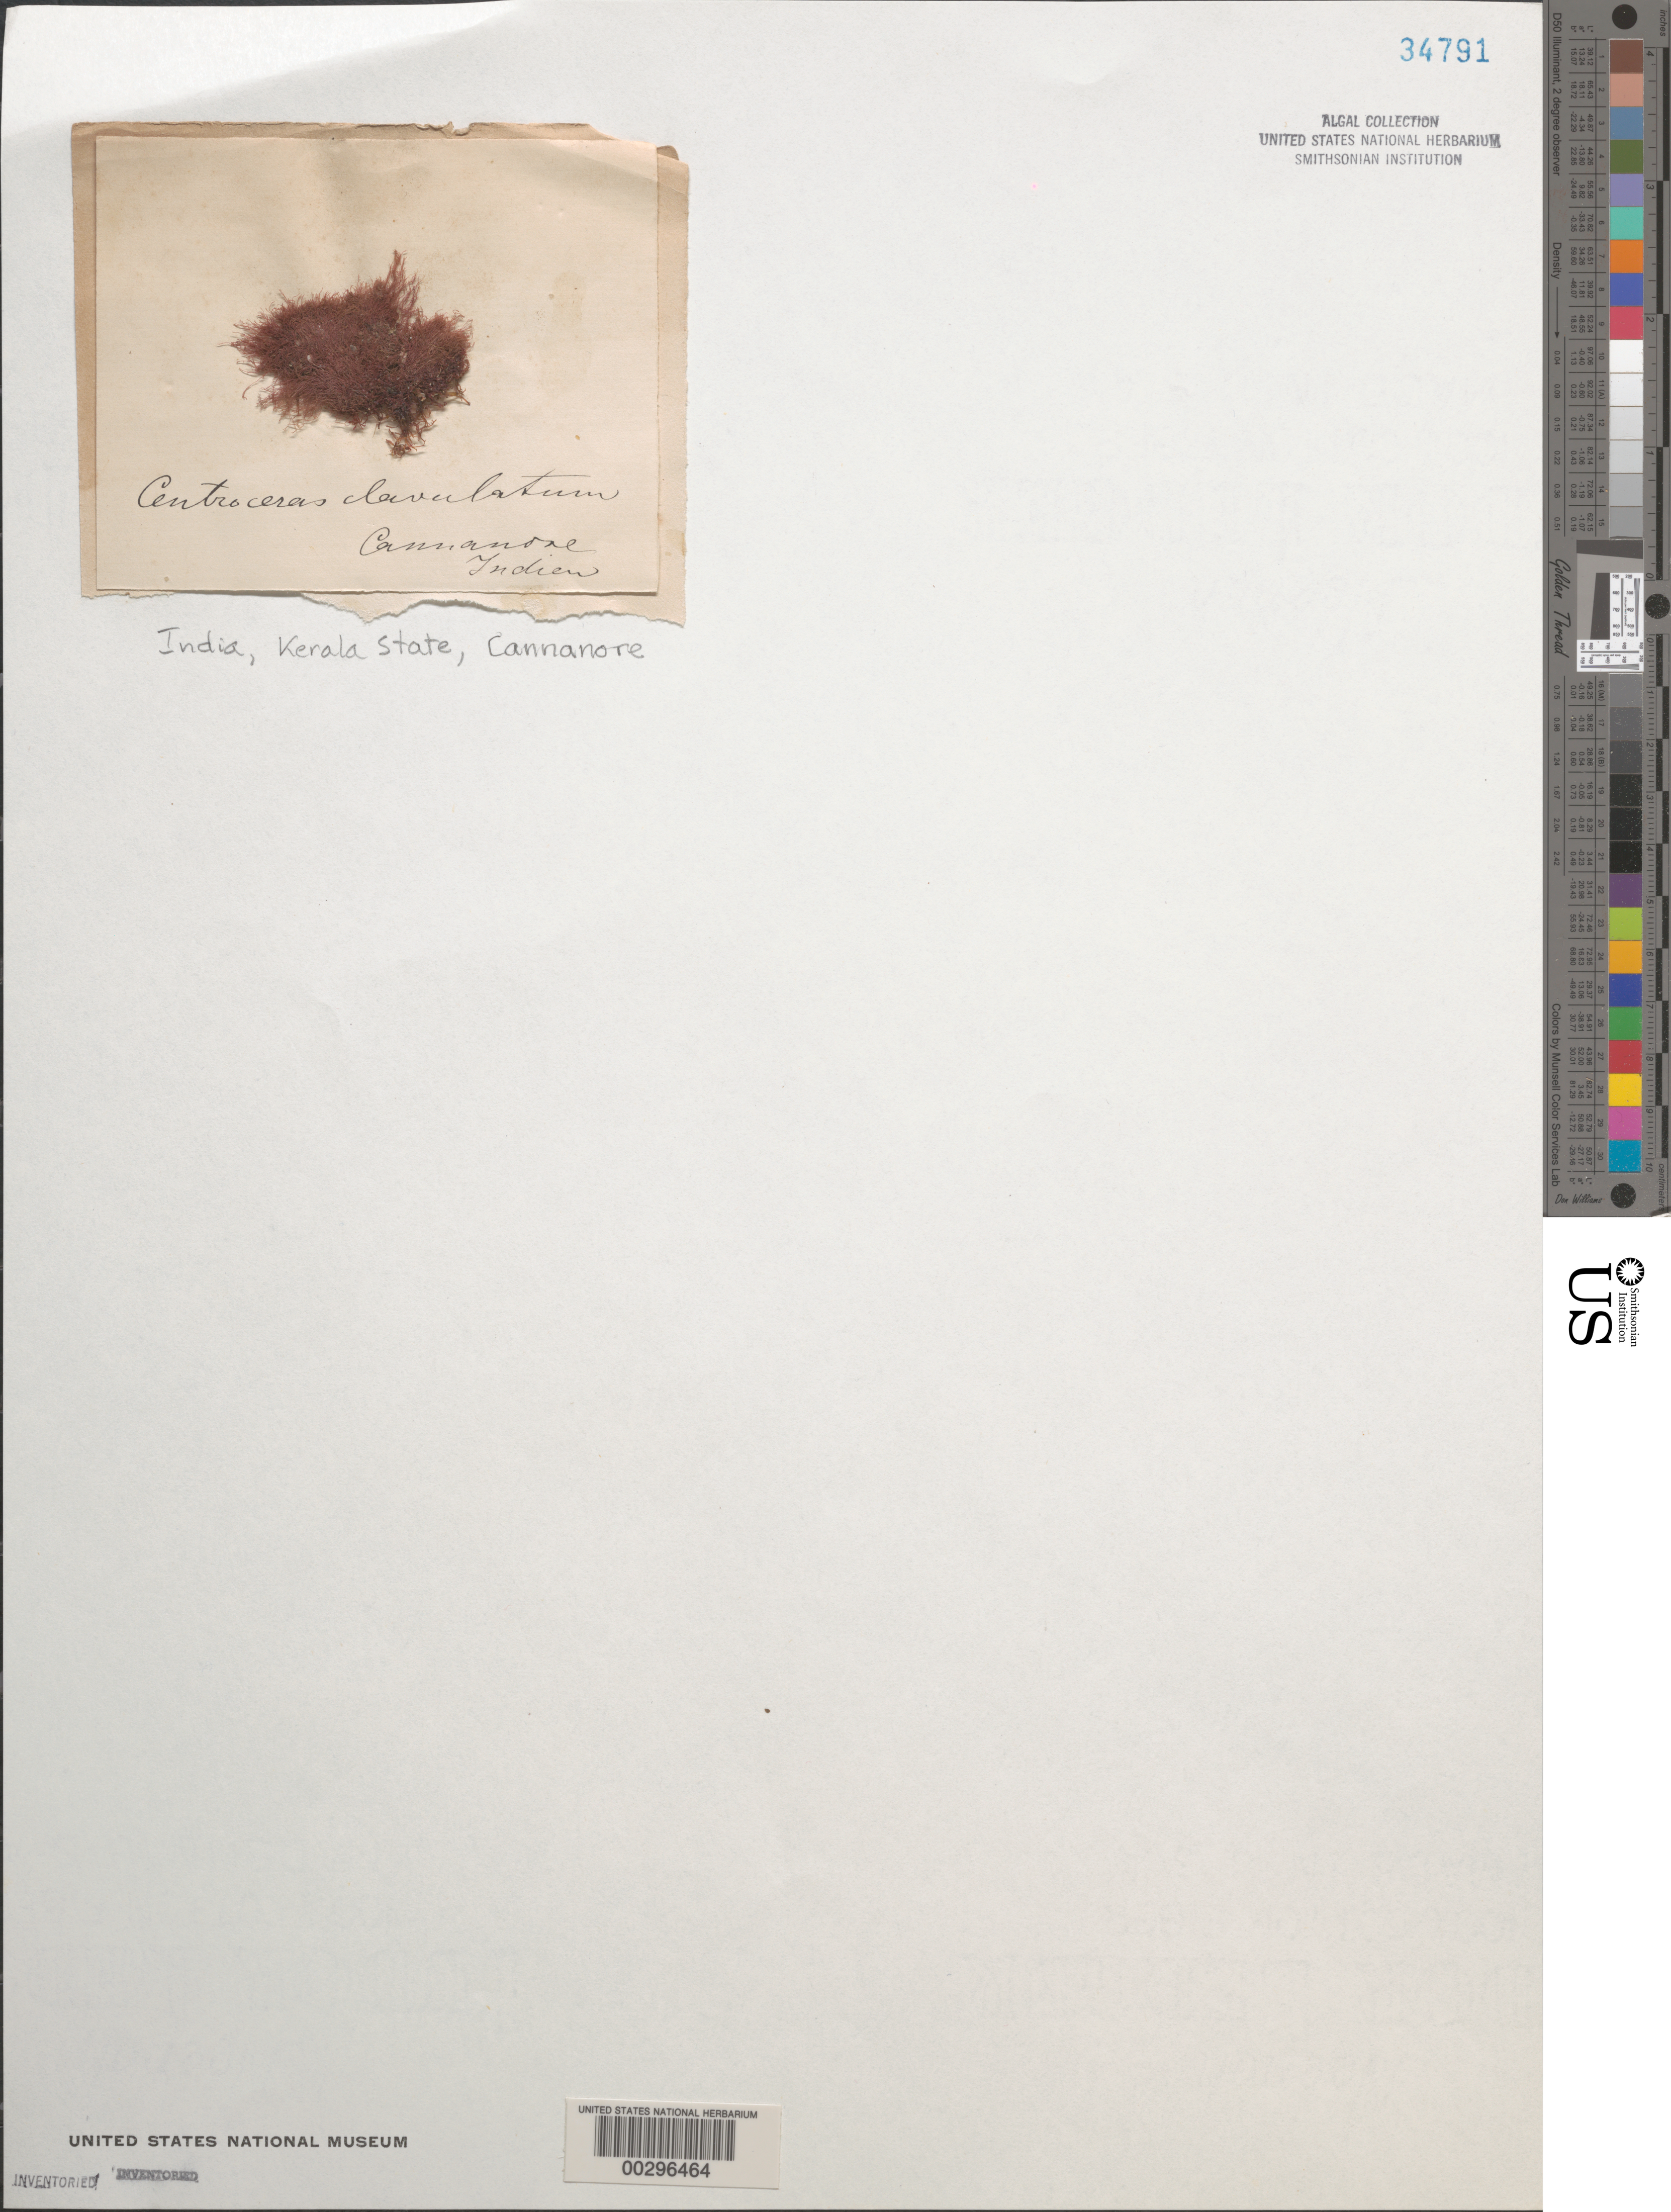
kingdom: Plantae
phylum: Rhodophyta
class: Florideophyceae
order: Ceramiales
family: Ceramiaceae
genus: Centroceras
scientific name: Centroceras clavulatum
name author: (C. Agardh) Mont.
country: India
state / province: Kerala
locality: Cannanore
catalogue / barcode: US 34791